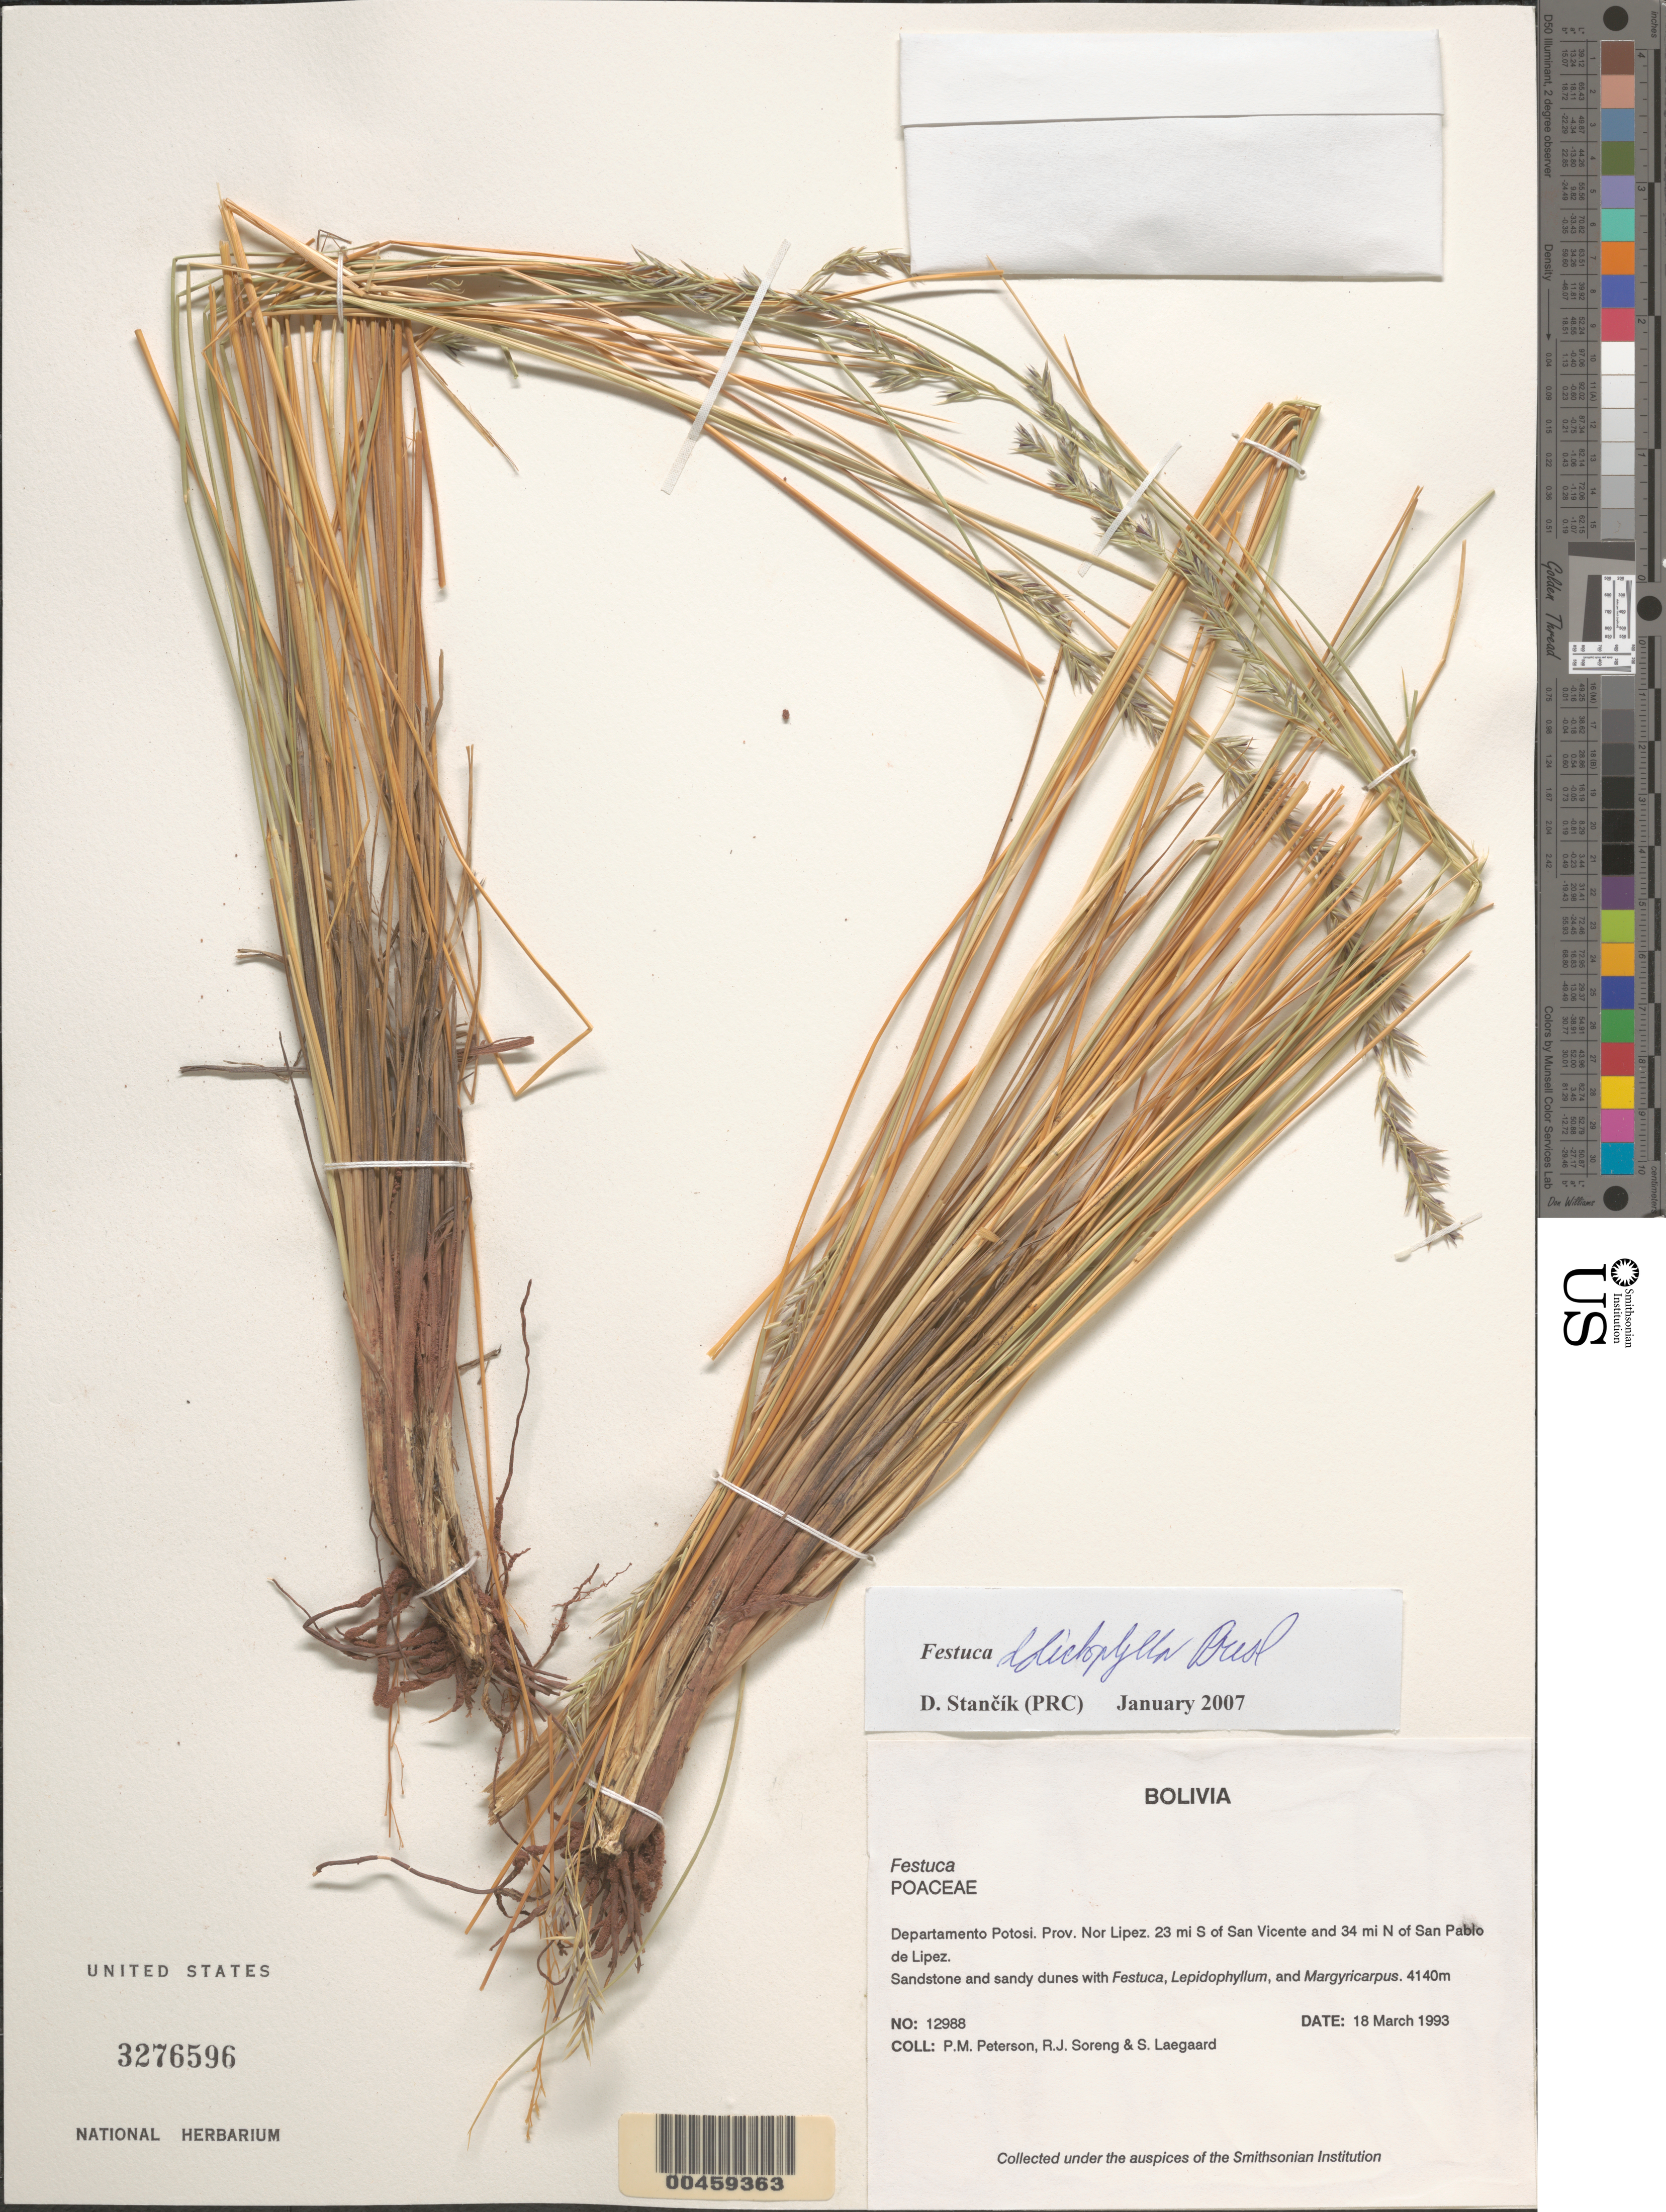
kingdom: Plantae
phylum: Tracheophyta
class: Liliopsida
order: Poales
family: Poaceae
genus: Festuca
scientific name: Festuca sp.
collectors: P. M. Peterson, R. J. Soreng & S. Lægaard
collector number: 12988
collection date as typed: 18 Mar 1993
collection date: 1993-03-18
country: Bolivia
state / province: Potosí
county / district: Nor Lípez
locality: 14 mi S of San Vicente and 43 mi N of San Pablo de Lipez.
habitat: Sandstone and sandy dunes with Festuca, Lepidophyllum, and Margyricarpus.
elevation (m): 4140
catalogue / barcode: US 3276596